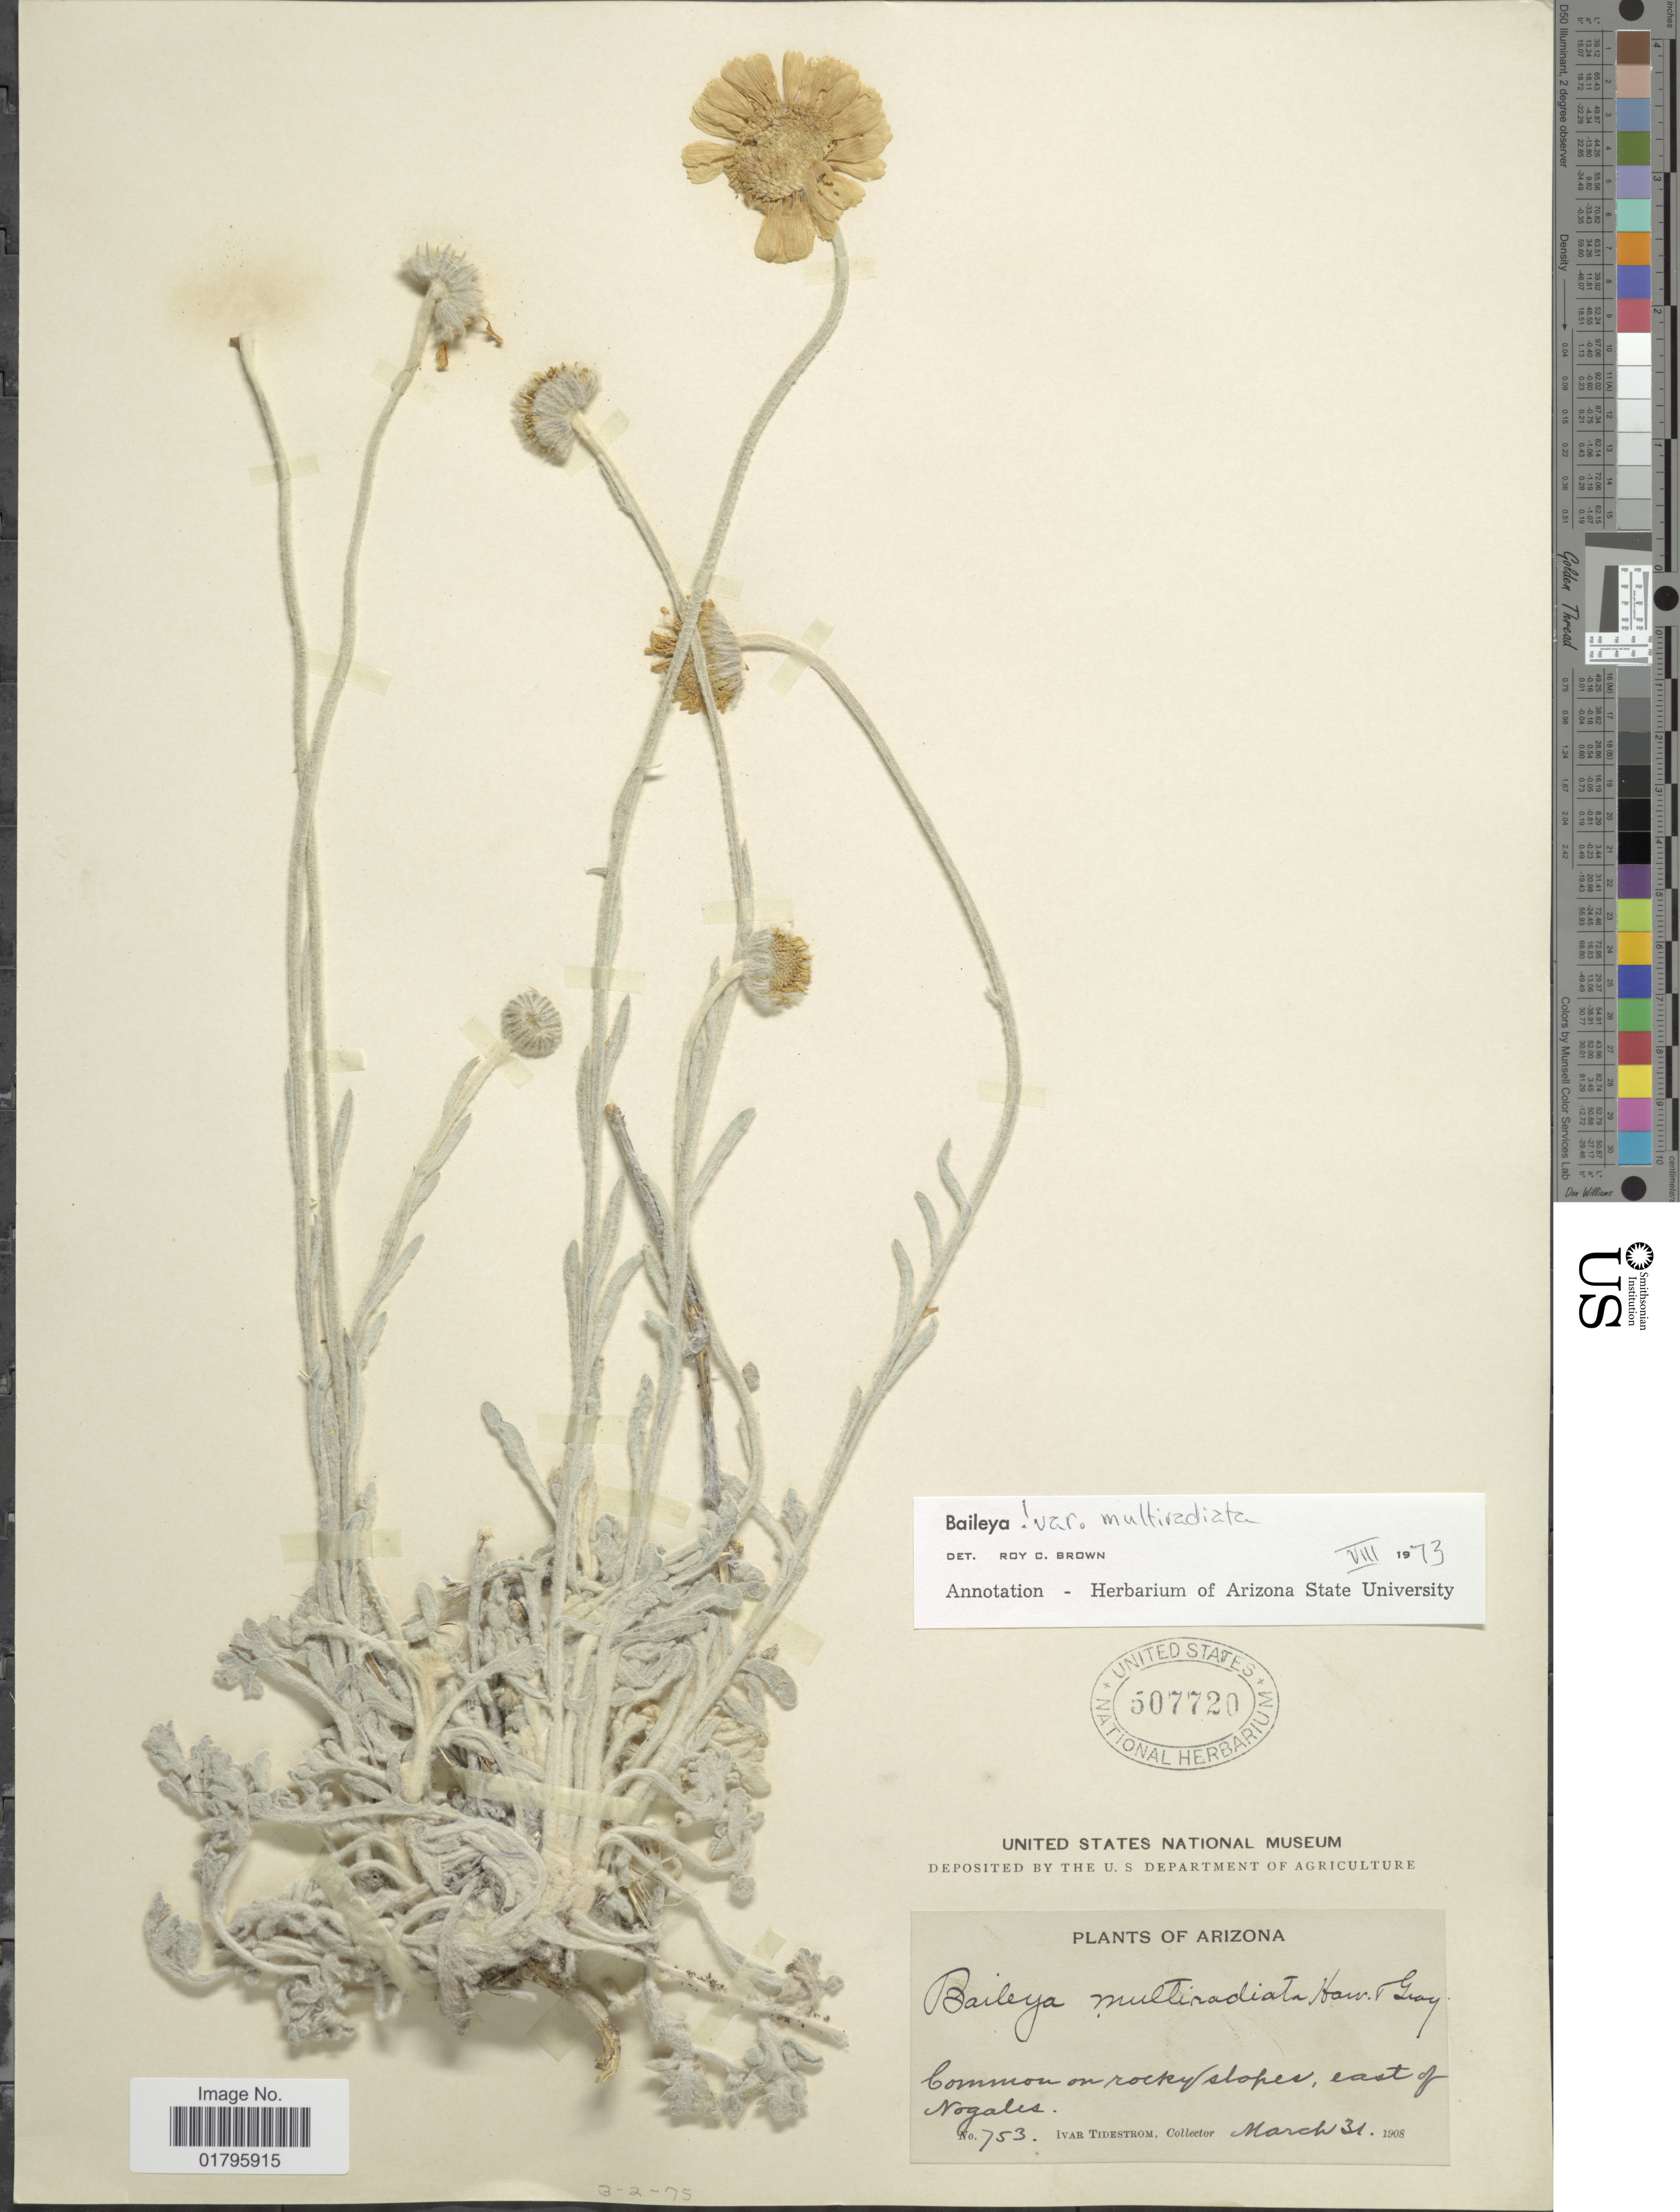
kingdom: Plantae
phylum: Tracheophyta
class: Magnoliopsida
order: Asterales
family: Asteraceae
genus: Baileya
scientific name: Baileya multiradiata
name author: Harv. & A. Gray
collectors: I. F. Tidestrom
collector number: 753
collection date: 1908-03-31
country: United States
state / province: Arizona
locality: Common on rocky slopes, east of Nogales.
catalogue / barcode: US 507720